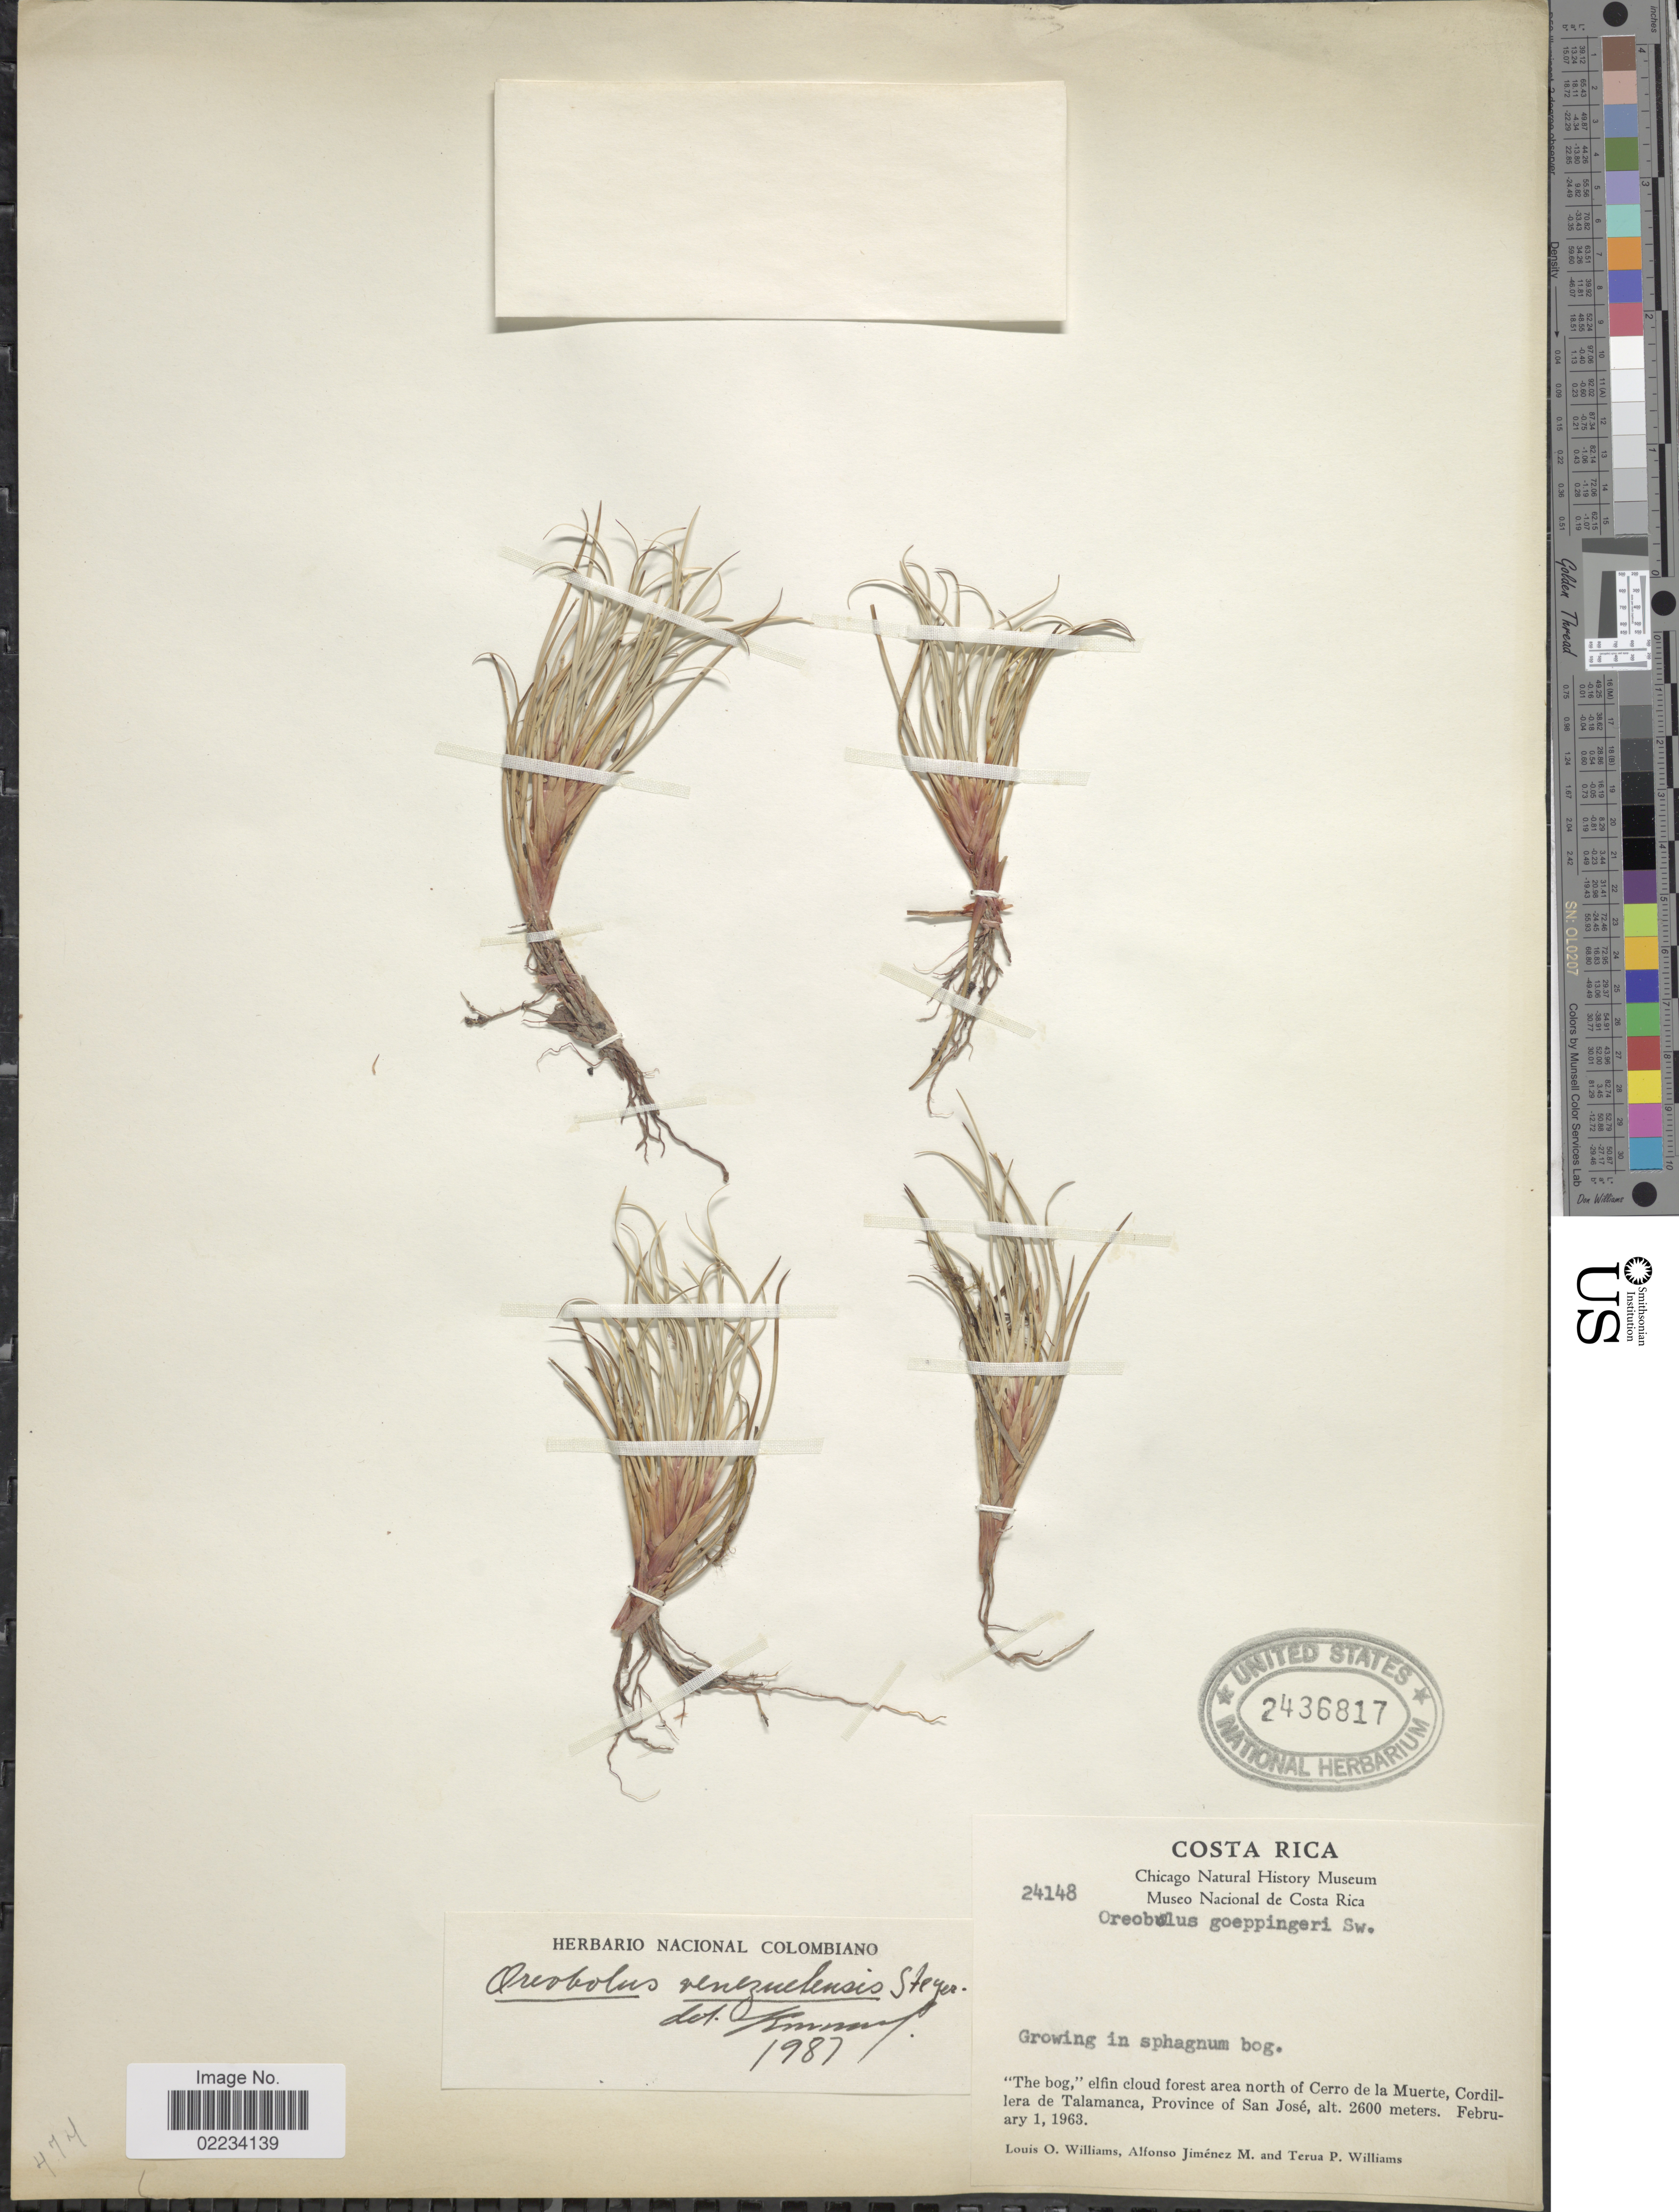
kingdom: Plantae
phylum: Tracheophyta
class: Liliopsida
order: Poales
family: Cyperaceae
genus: Oreobolus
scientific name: Oreobolus venezuelensis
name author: Steyerm.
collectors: L. O. Williams & A. Jimenez M.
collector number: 24148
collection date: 1963-02-01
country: Costa Rica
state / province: San José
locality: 'The bog,' elfin cloud forest area north of Cerro de la Muerte, Cordillera de Talamanca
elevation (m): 2600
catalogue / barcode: US 2436817